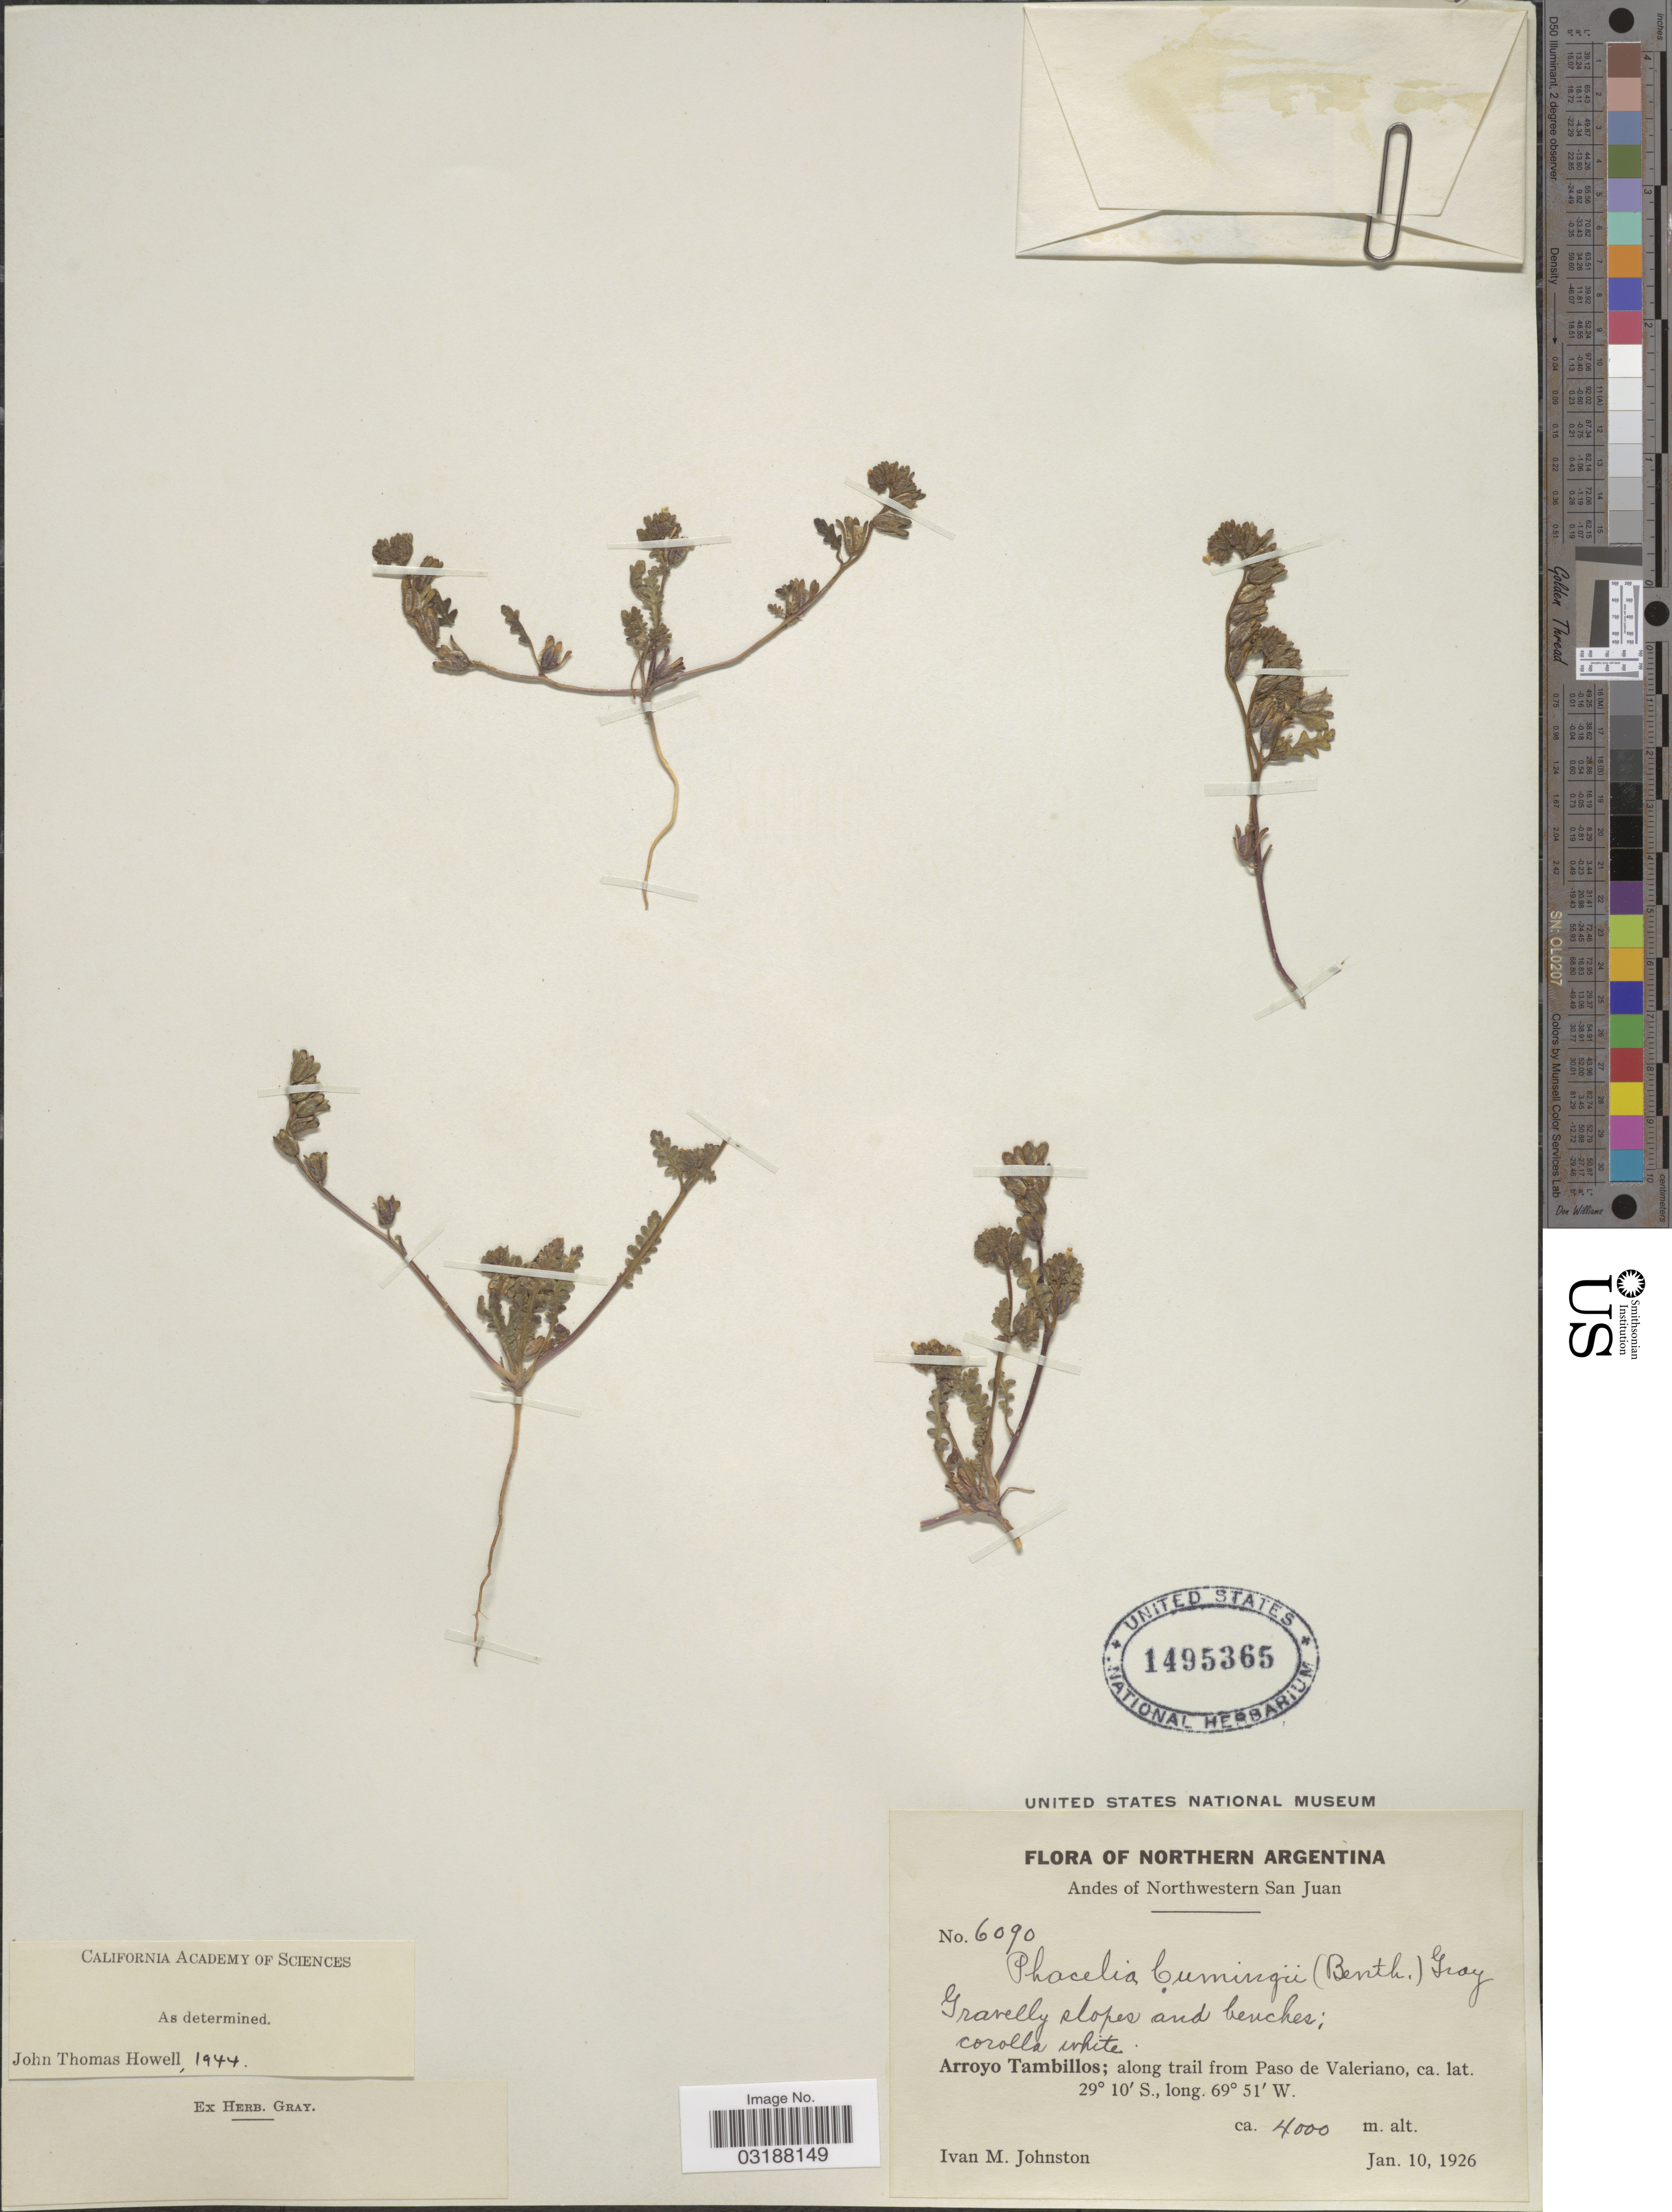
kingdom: Plantae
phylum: Tracheophyta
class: Magnoliopsida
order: Boraginales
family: Hydrophyllaceae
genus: Phacelia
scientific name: Phacelia cumingii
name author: (Benth.) A. Gray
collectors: I.M. Johnston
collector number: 6090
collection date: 1926-01-10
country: Argentina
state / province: San Juan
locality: Northern Argentina, Andes of Northwestern San Juan, Arroyo Tambillos; along trail from Paso de Valeriano.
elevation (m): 4000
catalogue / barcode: US 1495365